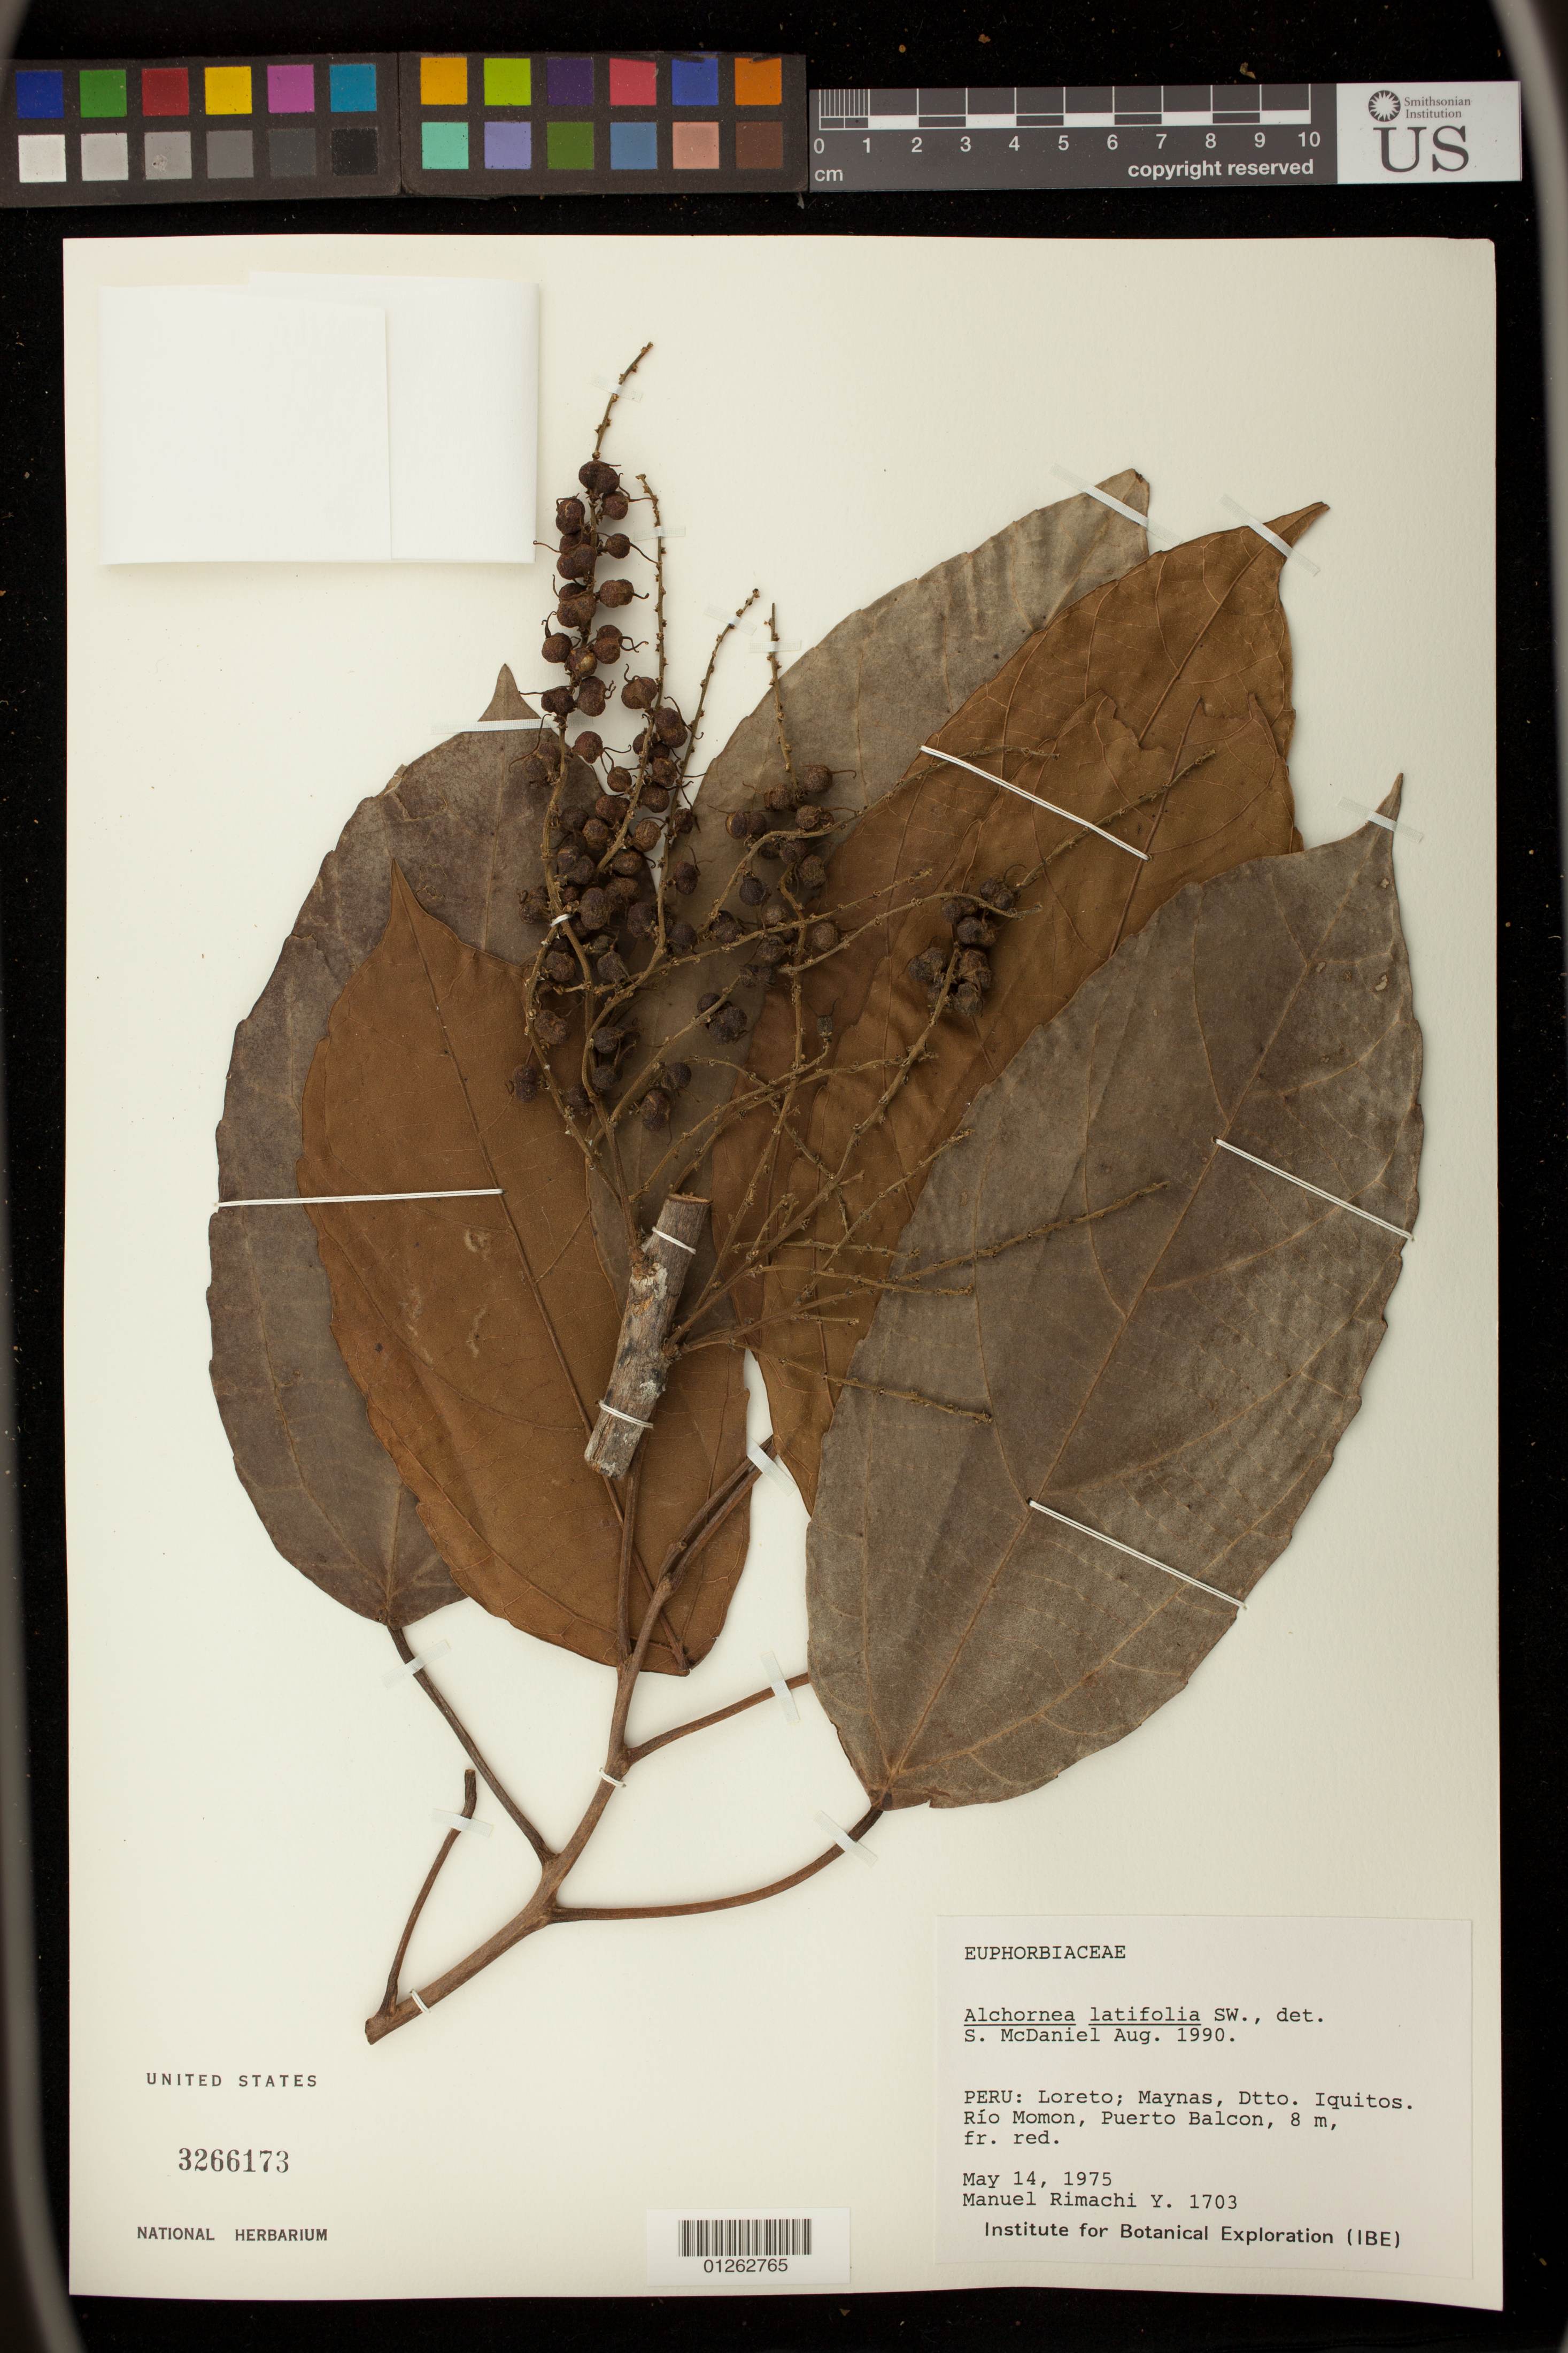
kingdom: Plantae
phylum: Tracheophyta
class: Magnoliopsida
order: Malpighiales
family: Euphorbiaceae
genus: Alchornea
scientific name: Alchornea latifolia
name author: Sw.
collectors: M. Rimachi Y.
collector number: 1703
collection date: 1975-05-14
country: Peru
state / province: Loreto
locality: Maynas, Dtto. Iquitos. Rfo Momon, Puerto Balcon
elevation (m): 8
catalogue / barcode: US 3266173